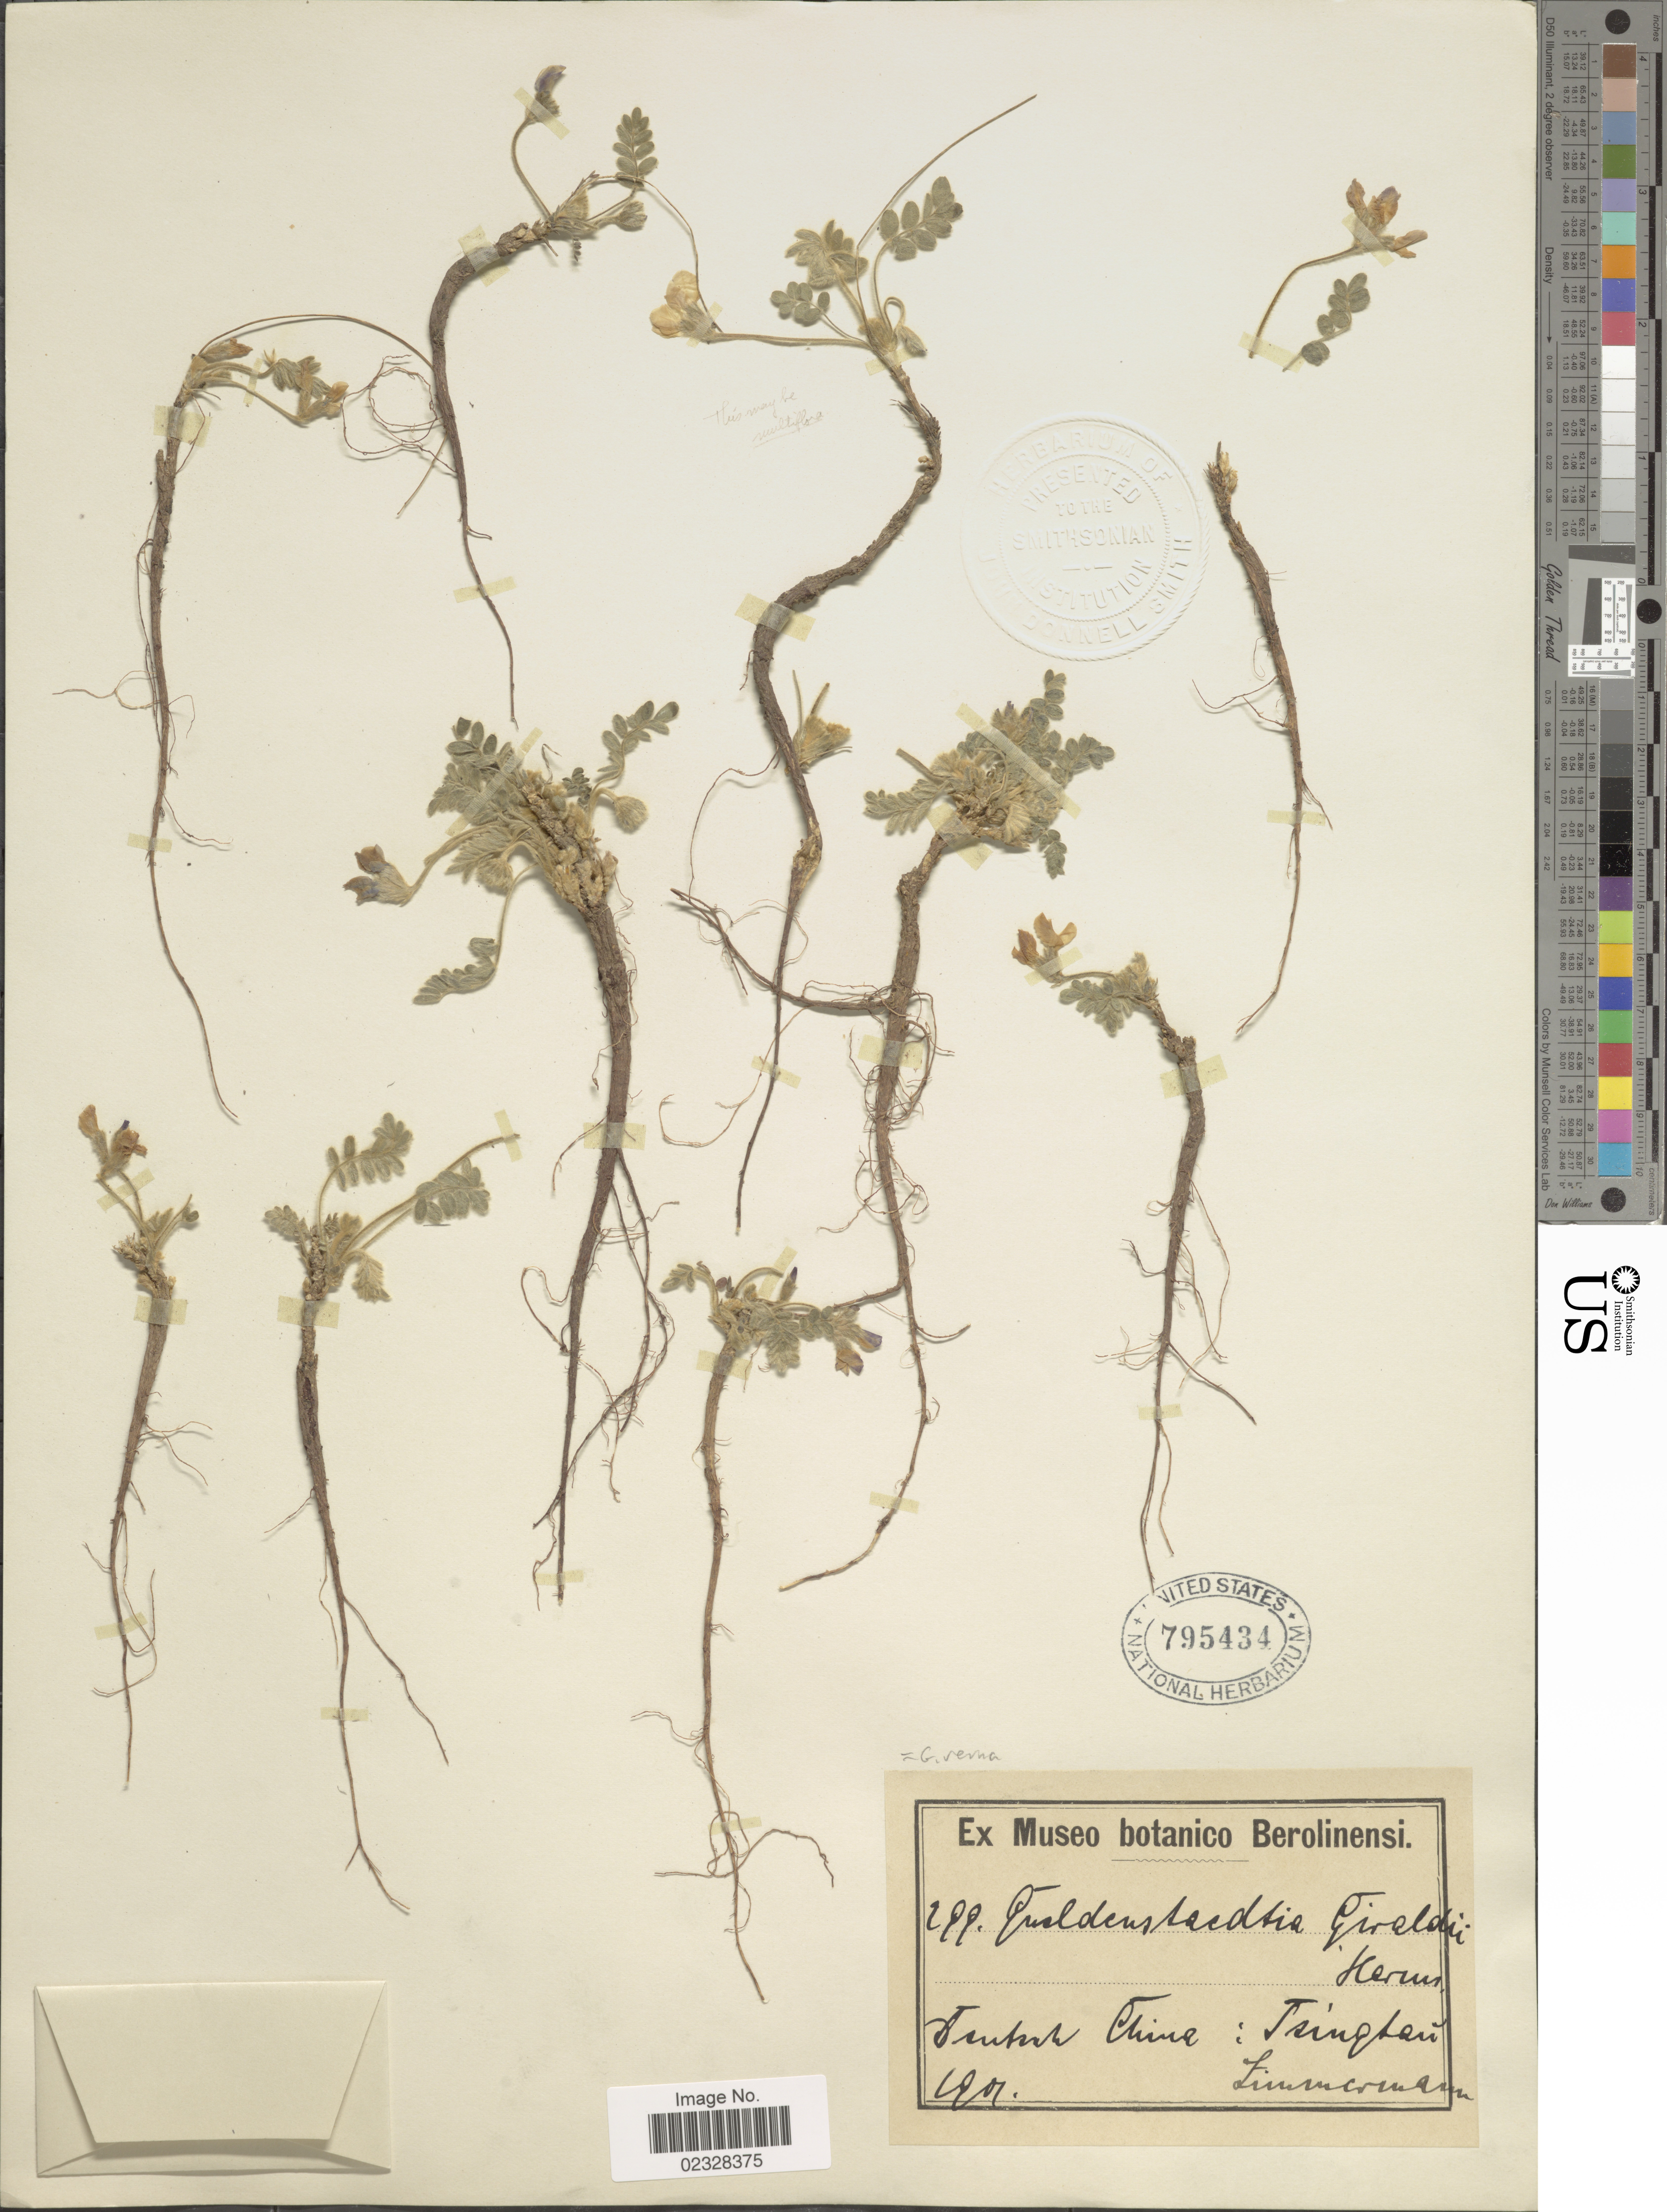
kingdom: Plantae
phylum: Tracheophyta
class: Magnoliopsida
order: Fabales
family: Fabaceae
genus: Gueldenstaedtia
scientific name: Gueldenstaedtia verna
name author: (Georgi) Boriss.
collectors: -. Zimmermann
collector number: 299*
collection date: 1907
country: China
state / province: Qinghai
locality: Deutsch China: Tsinghai. [interpreted]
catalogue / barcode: US 795434